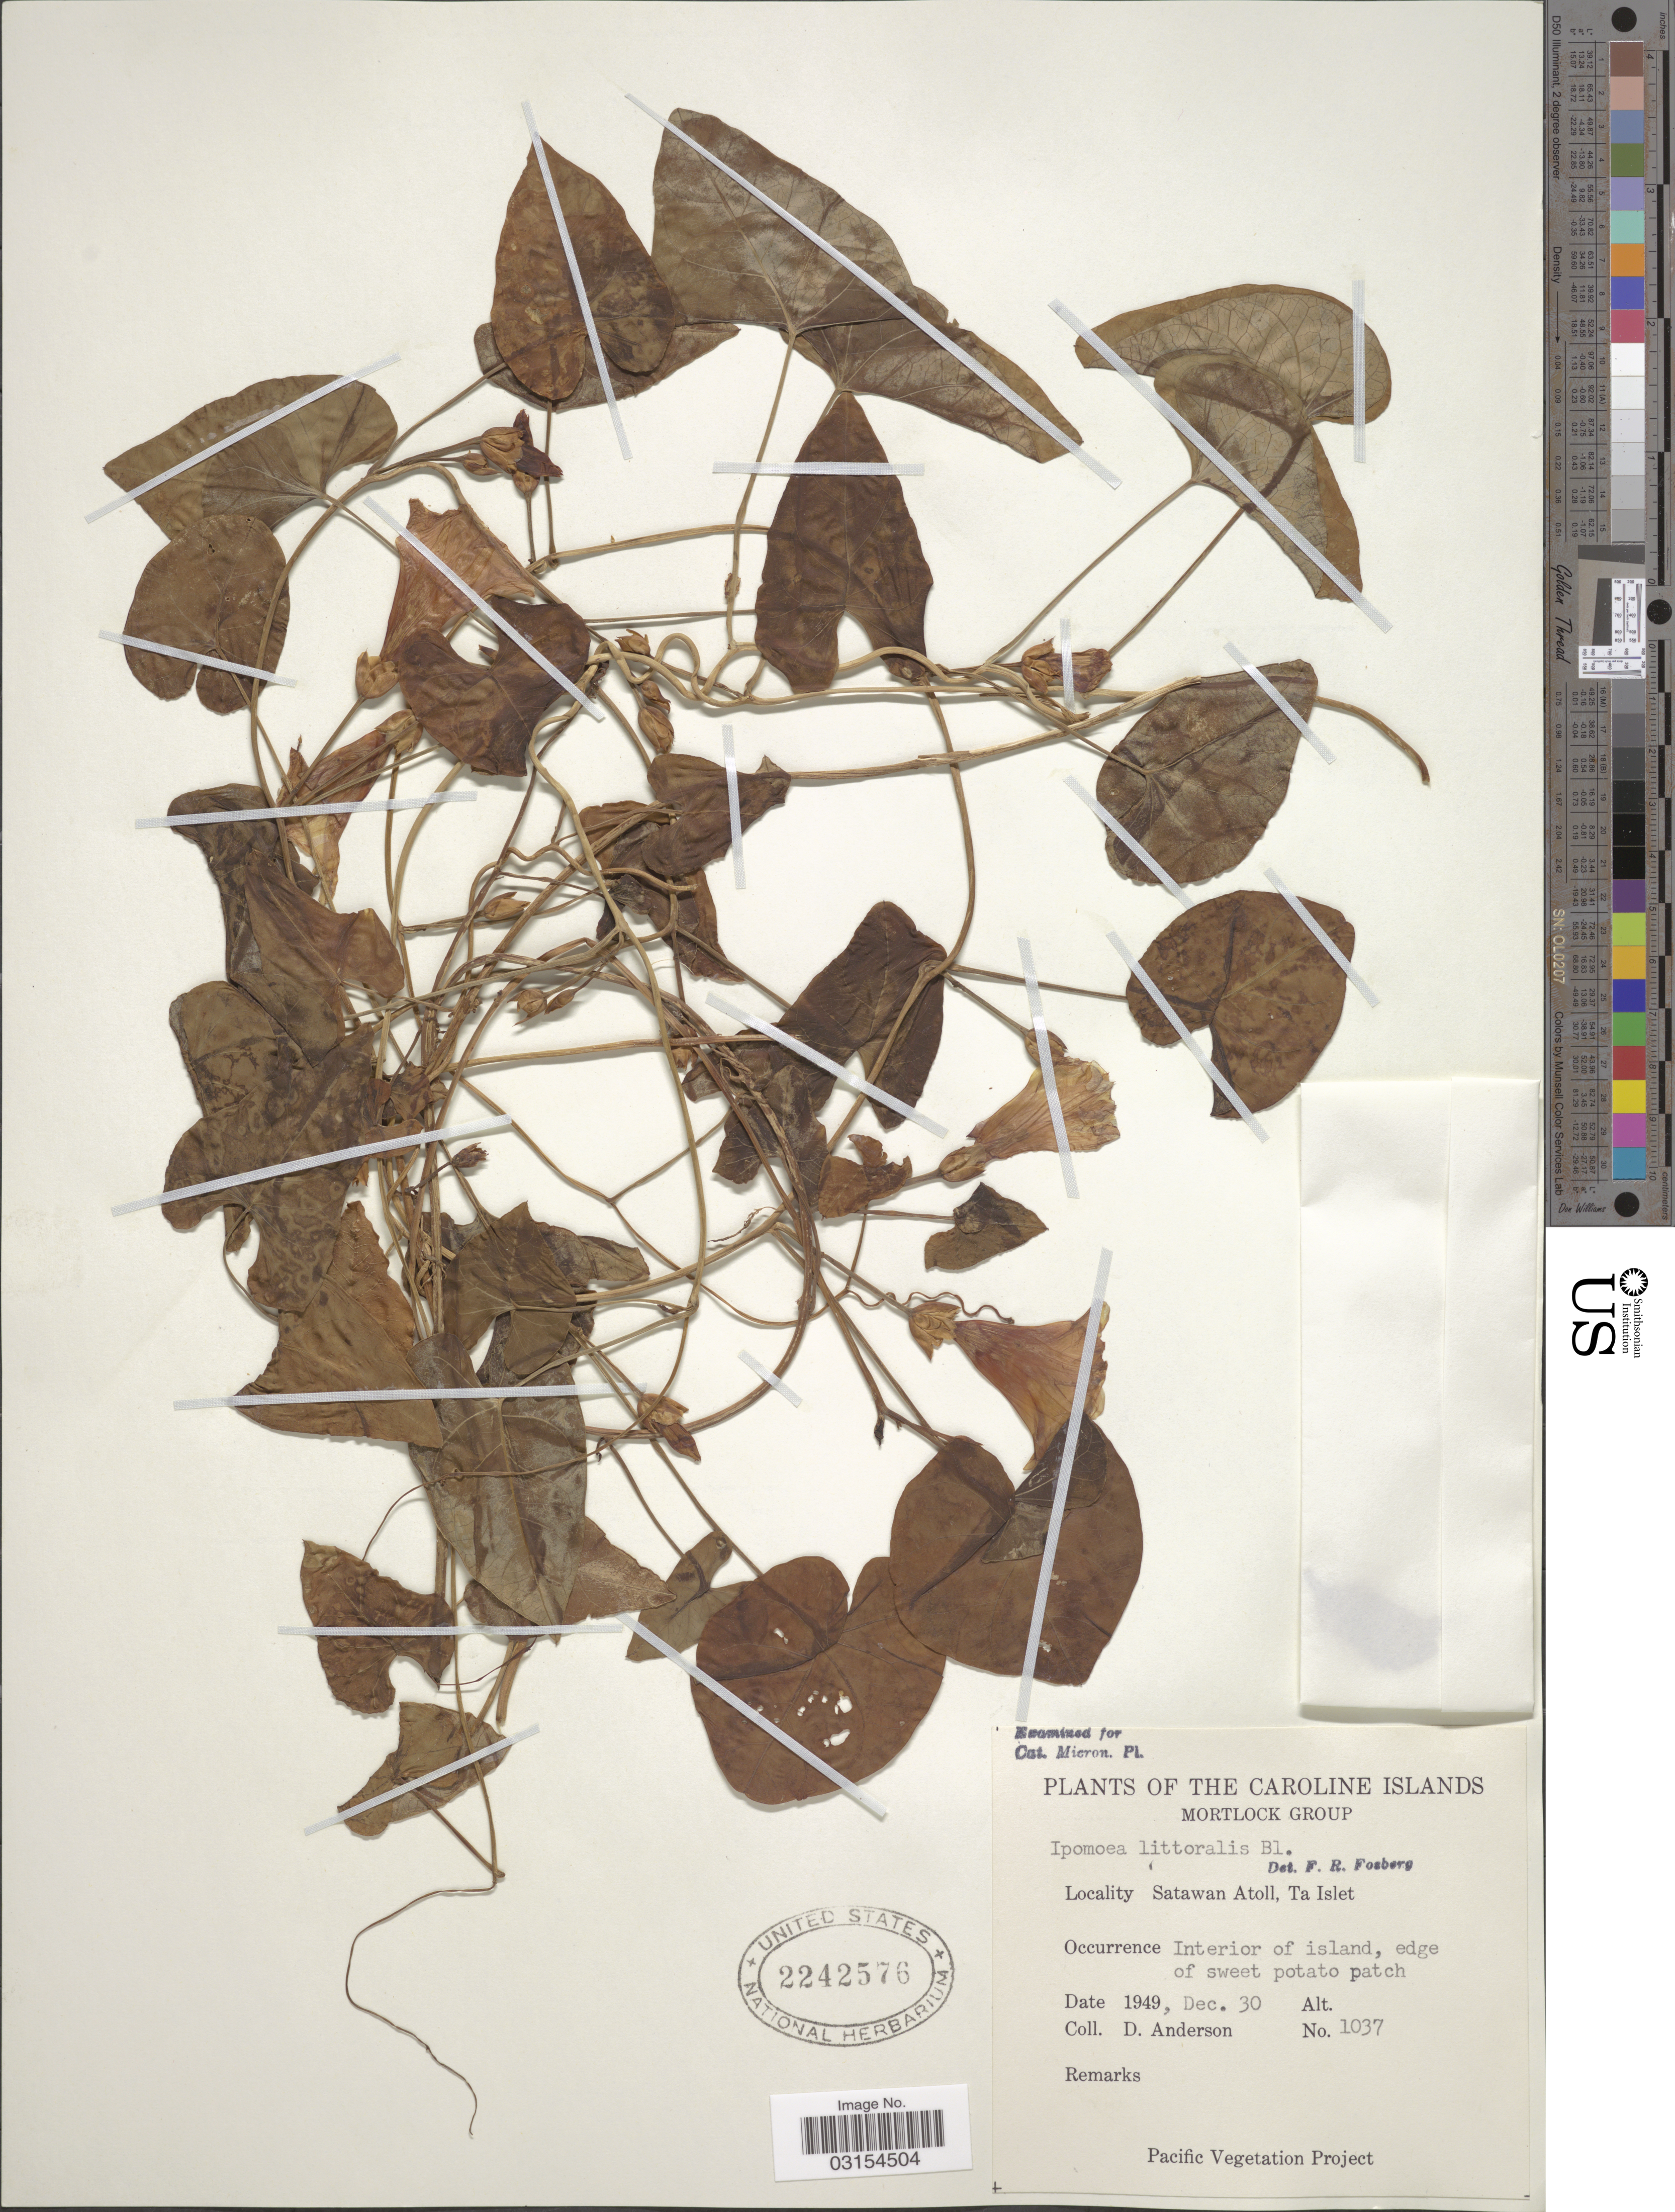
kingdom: Plantae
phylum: Tracheophyta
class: Magnoliopsida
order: Solanales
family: Convolvulaceae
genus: Ipomoea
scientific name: Ipomoea littoralis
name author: Blume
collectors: D. Anderson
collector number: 1037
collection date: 1949-12-30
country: Micronesia, Federated States of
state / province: Truk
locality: Caroline Islands. Mortlock Group. Satawan Atoll, Ta Islet.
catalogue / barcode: US 2242576